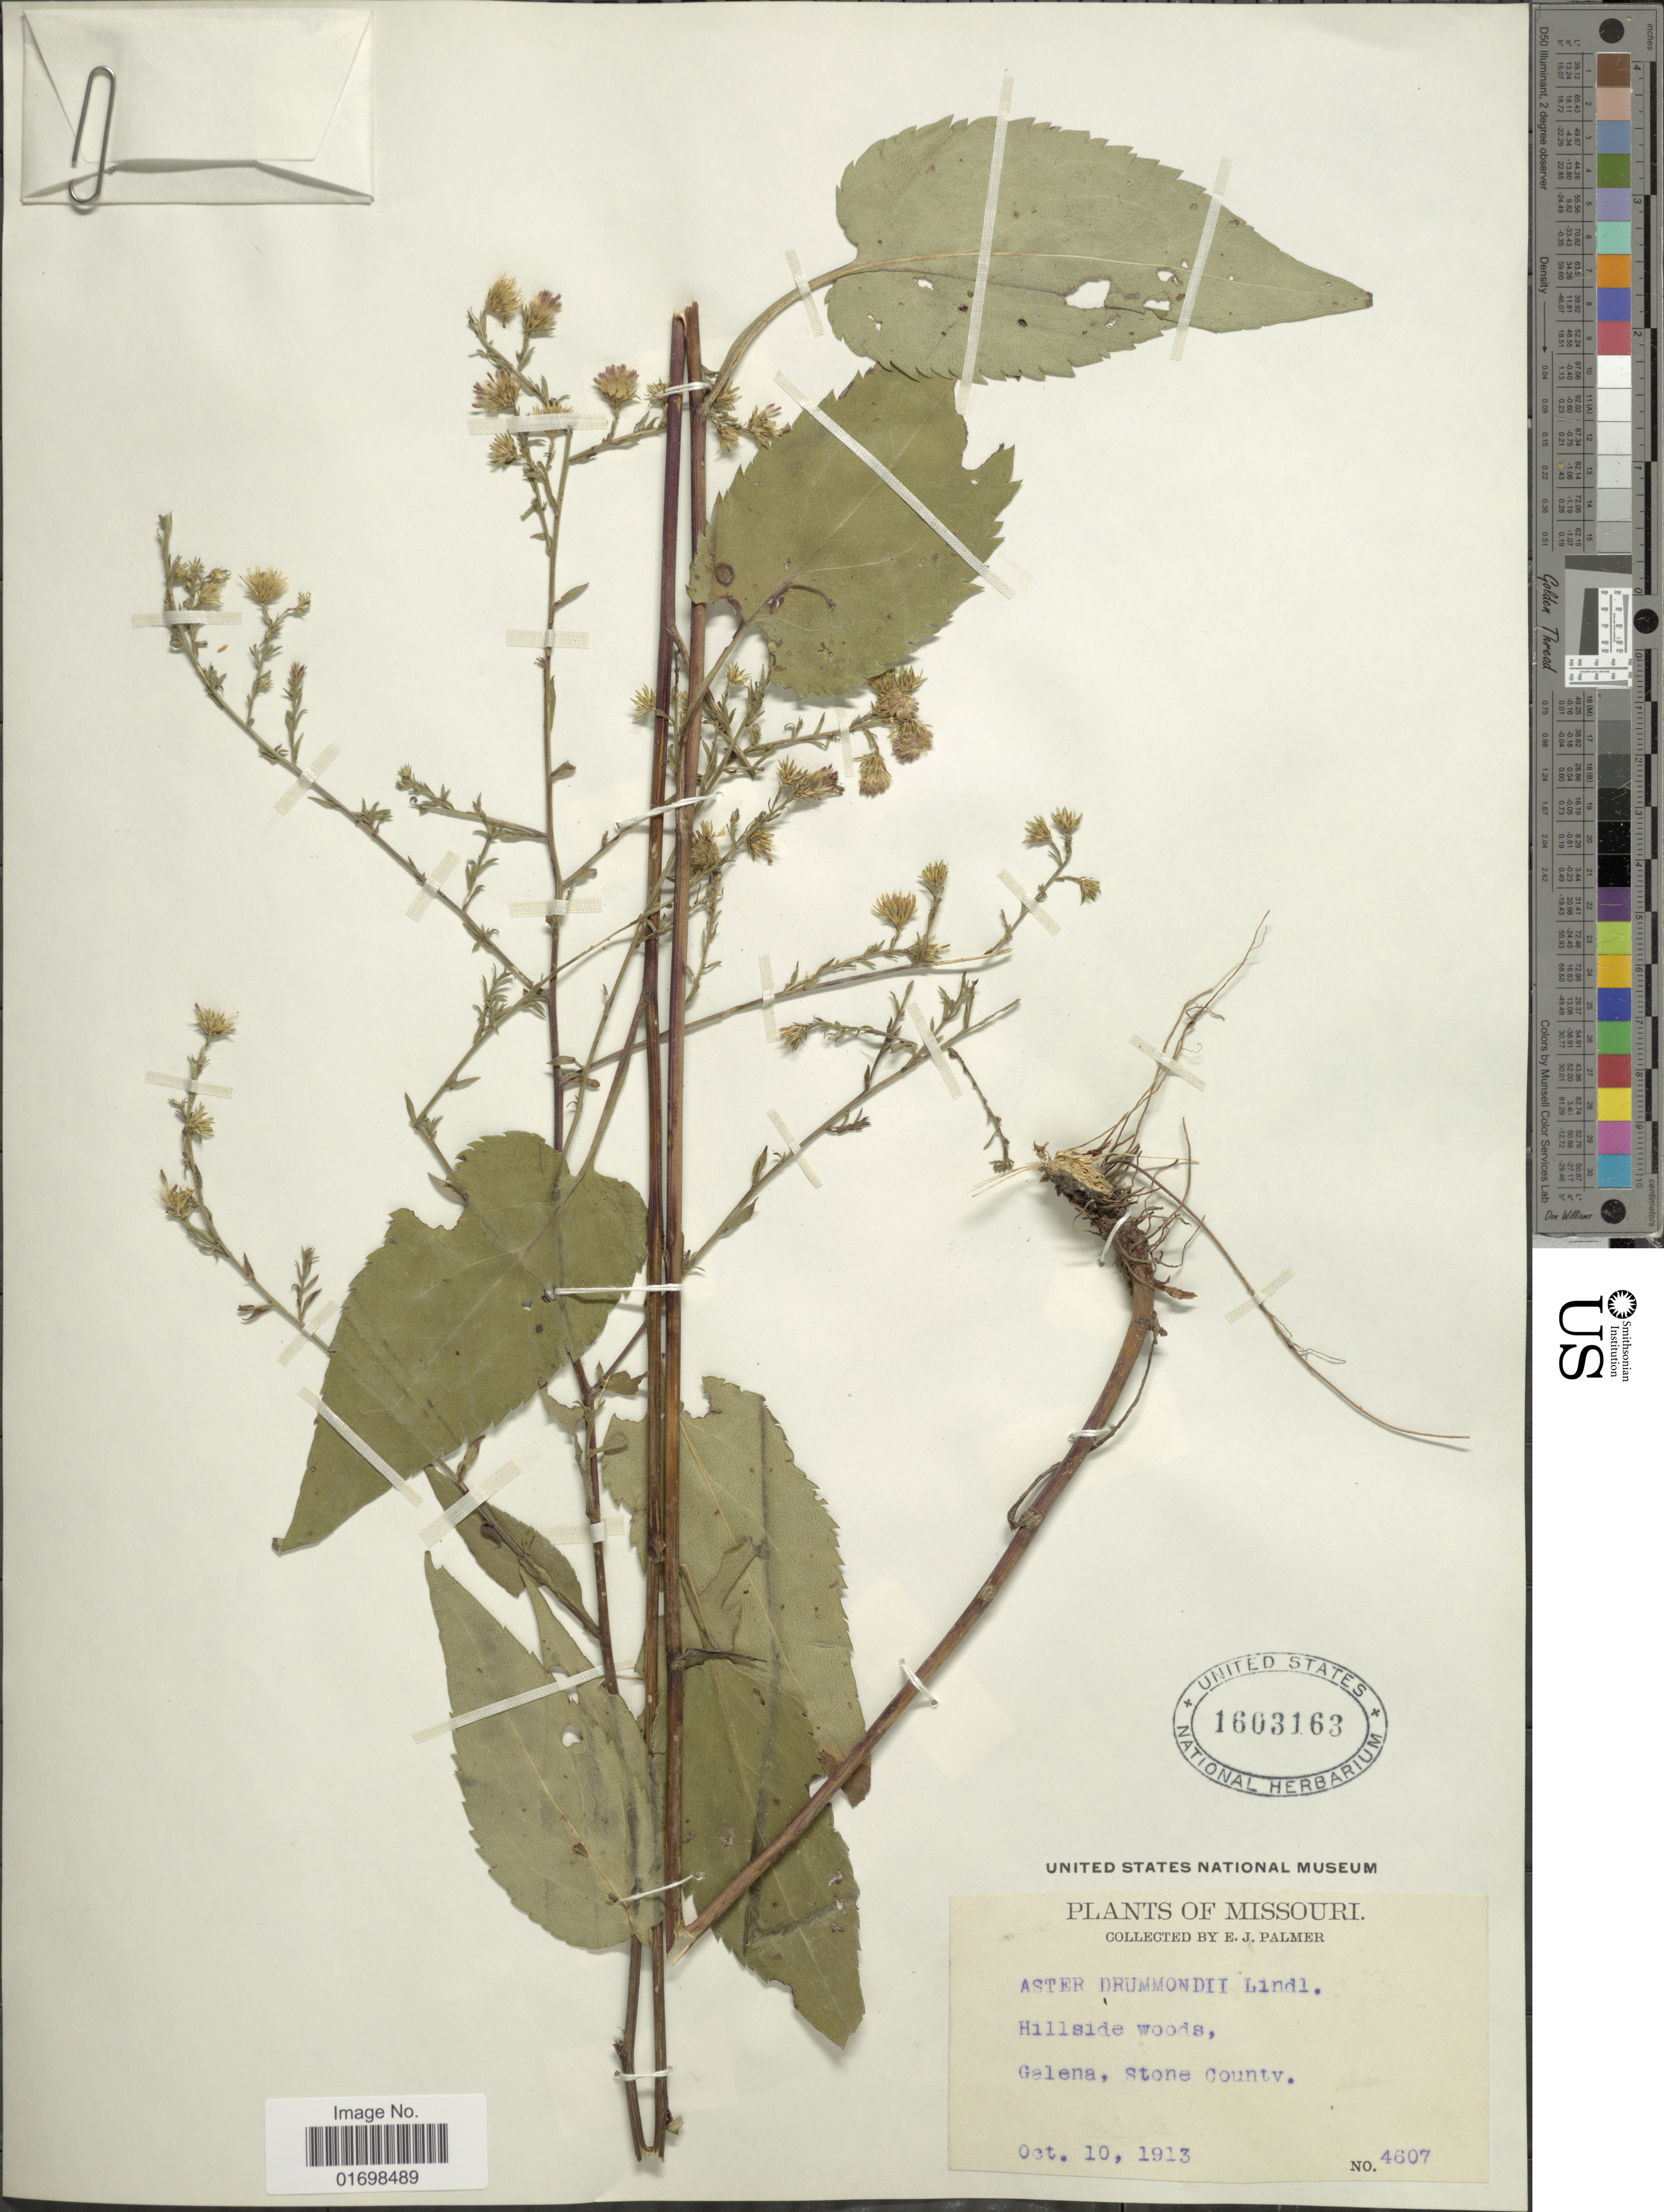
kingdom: Plantae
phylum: Tracheophyta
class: Magnoliopsida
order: Asterales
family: Asteraceae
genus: Symphyotrichum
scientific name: Symphyotrichum drummondii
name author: (Lindl.) G.L. Nesom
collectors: E. J. Palmer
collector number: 4607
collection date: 1913-10-10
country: United States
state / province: Missouri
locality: Galena, Stone County.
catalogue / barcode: US 1603163